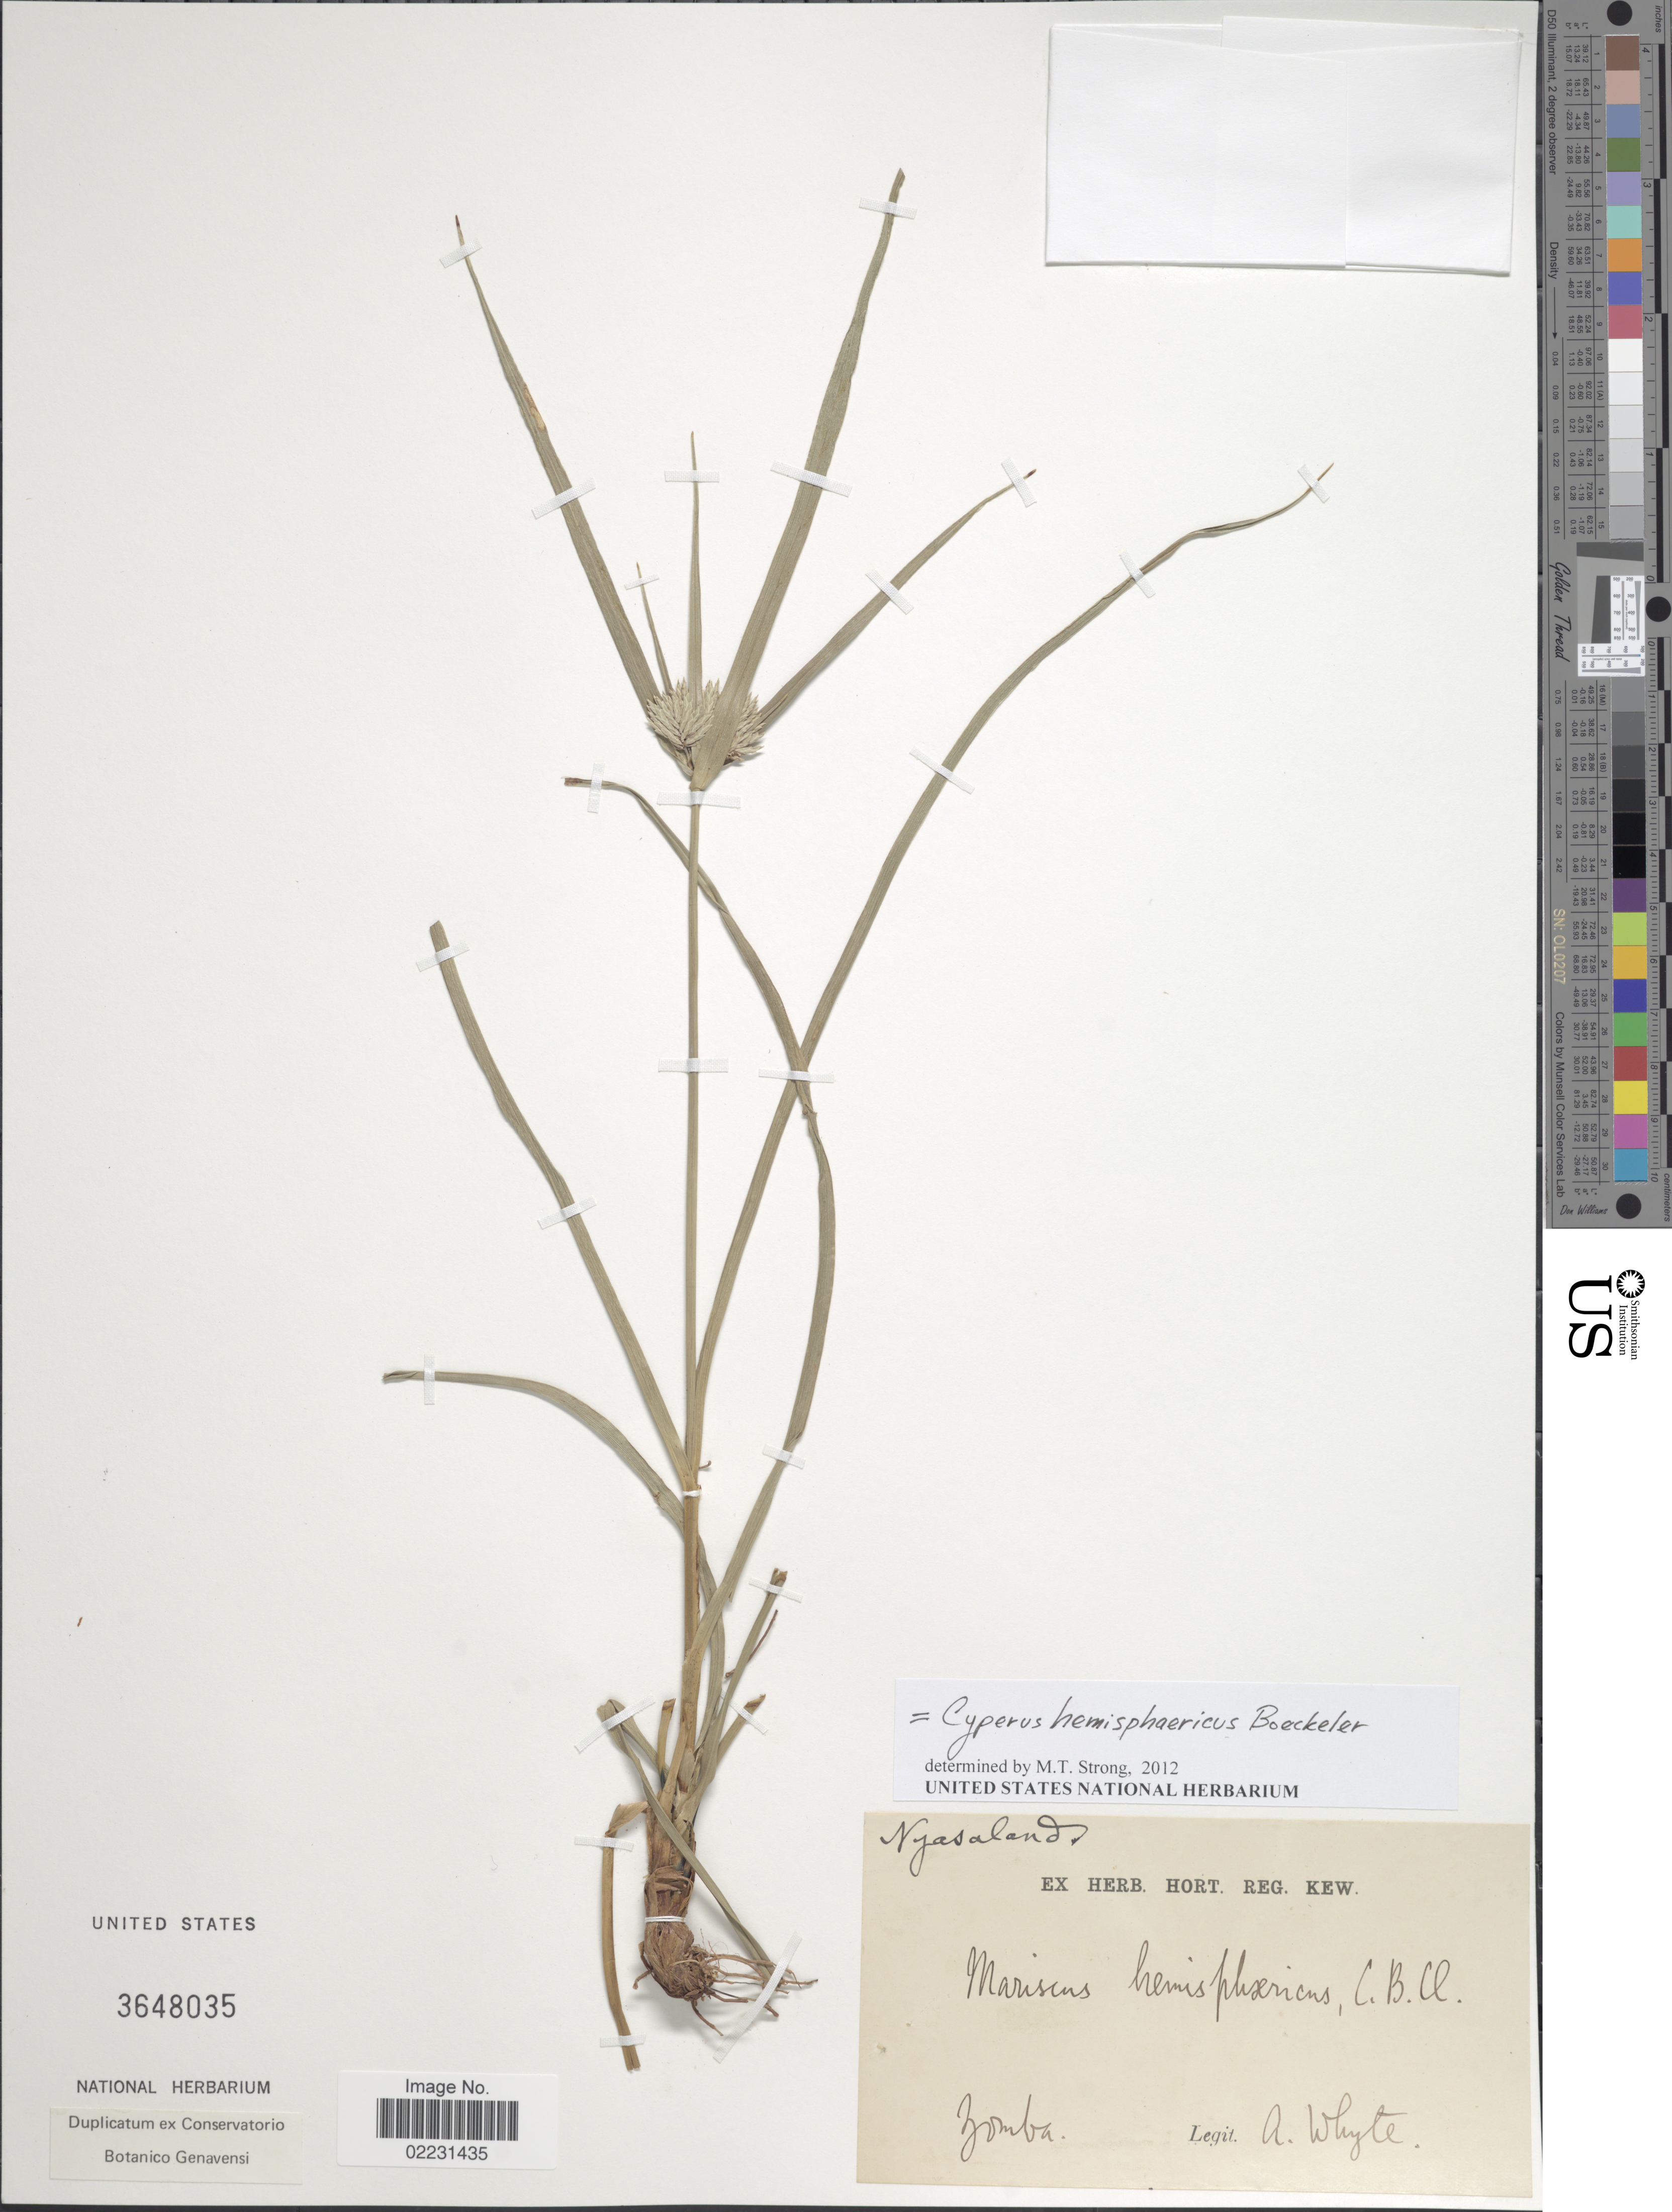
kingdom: Plantae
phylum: Tracheophyta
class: Liliopsida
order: Poales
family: Cyperaceae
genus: Cyperus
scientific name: Cyperus hemisphaericus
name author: Boeckeler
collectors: A. Whyte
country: Malawi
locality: Nyasaland. Zomba.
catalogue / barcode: US 3648035